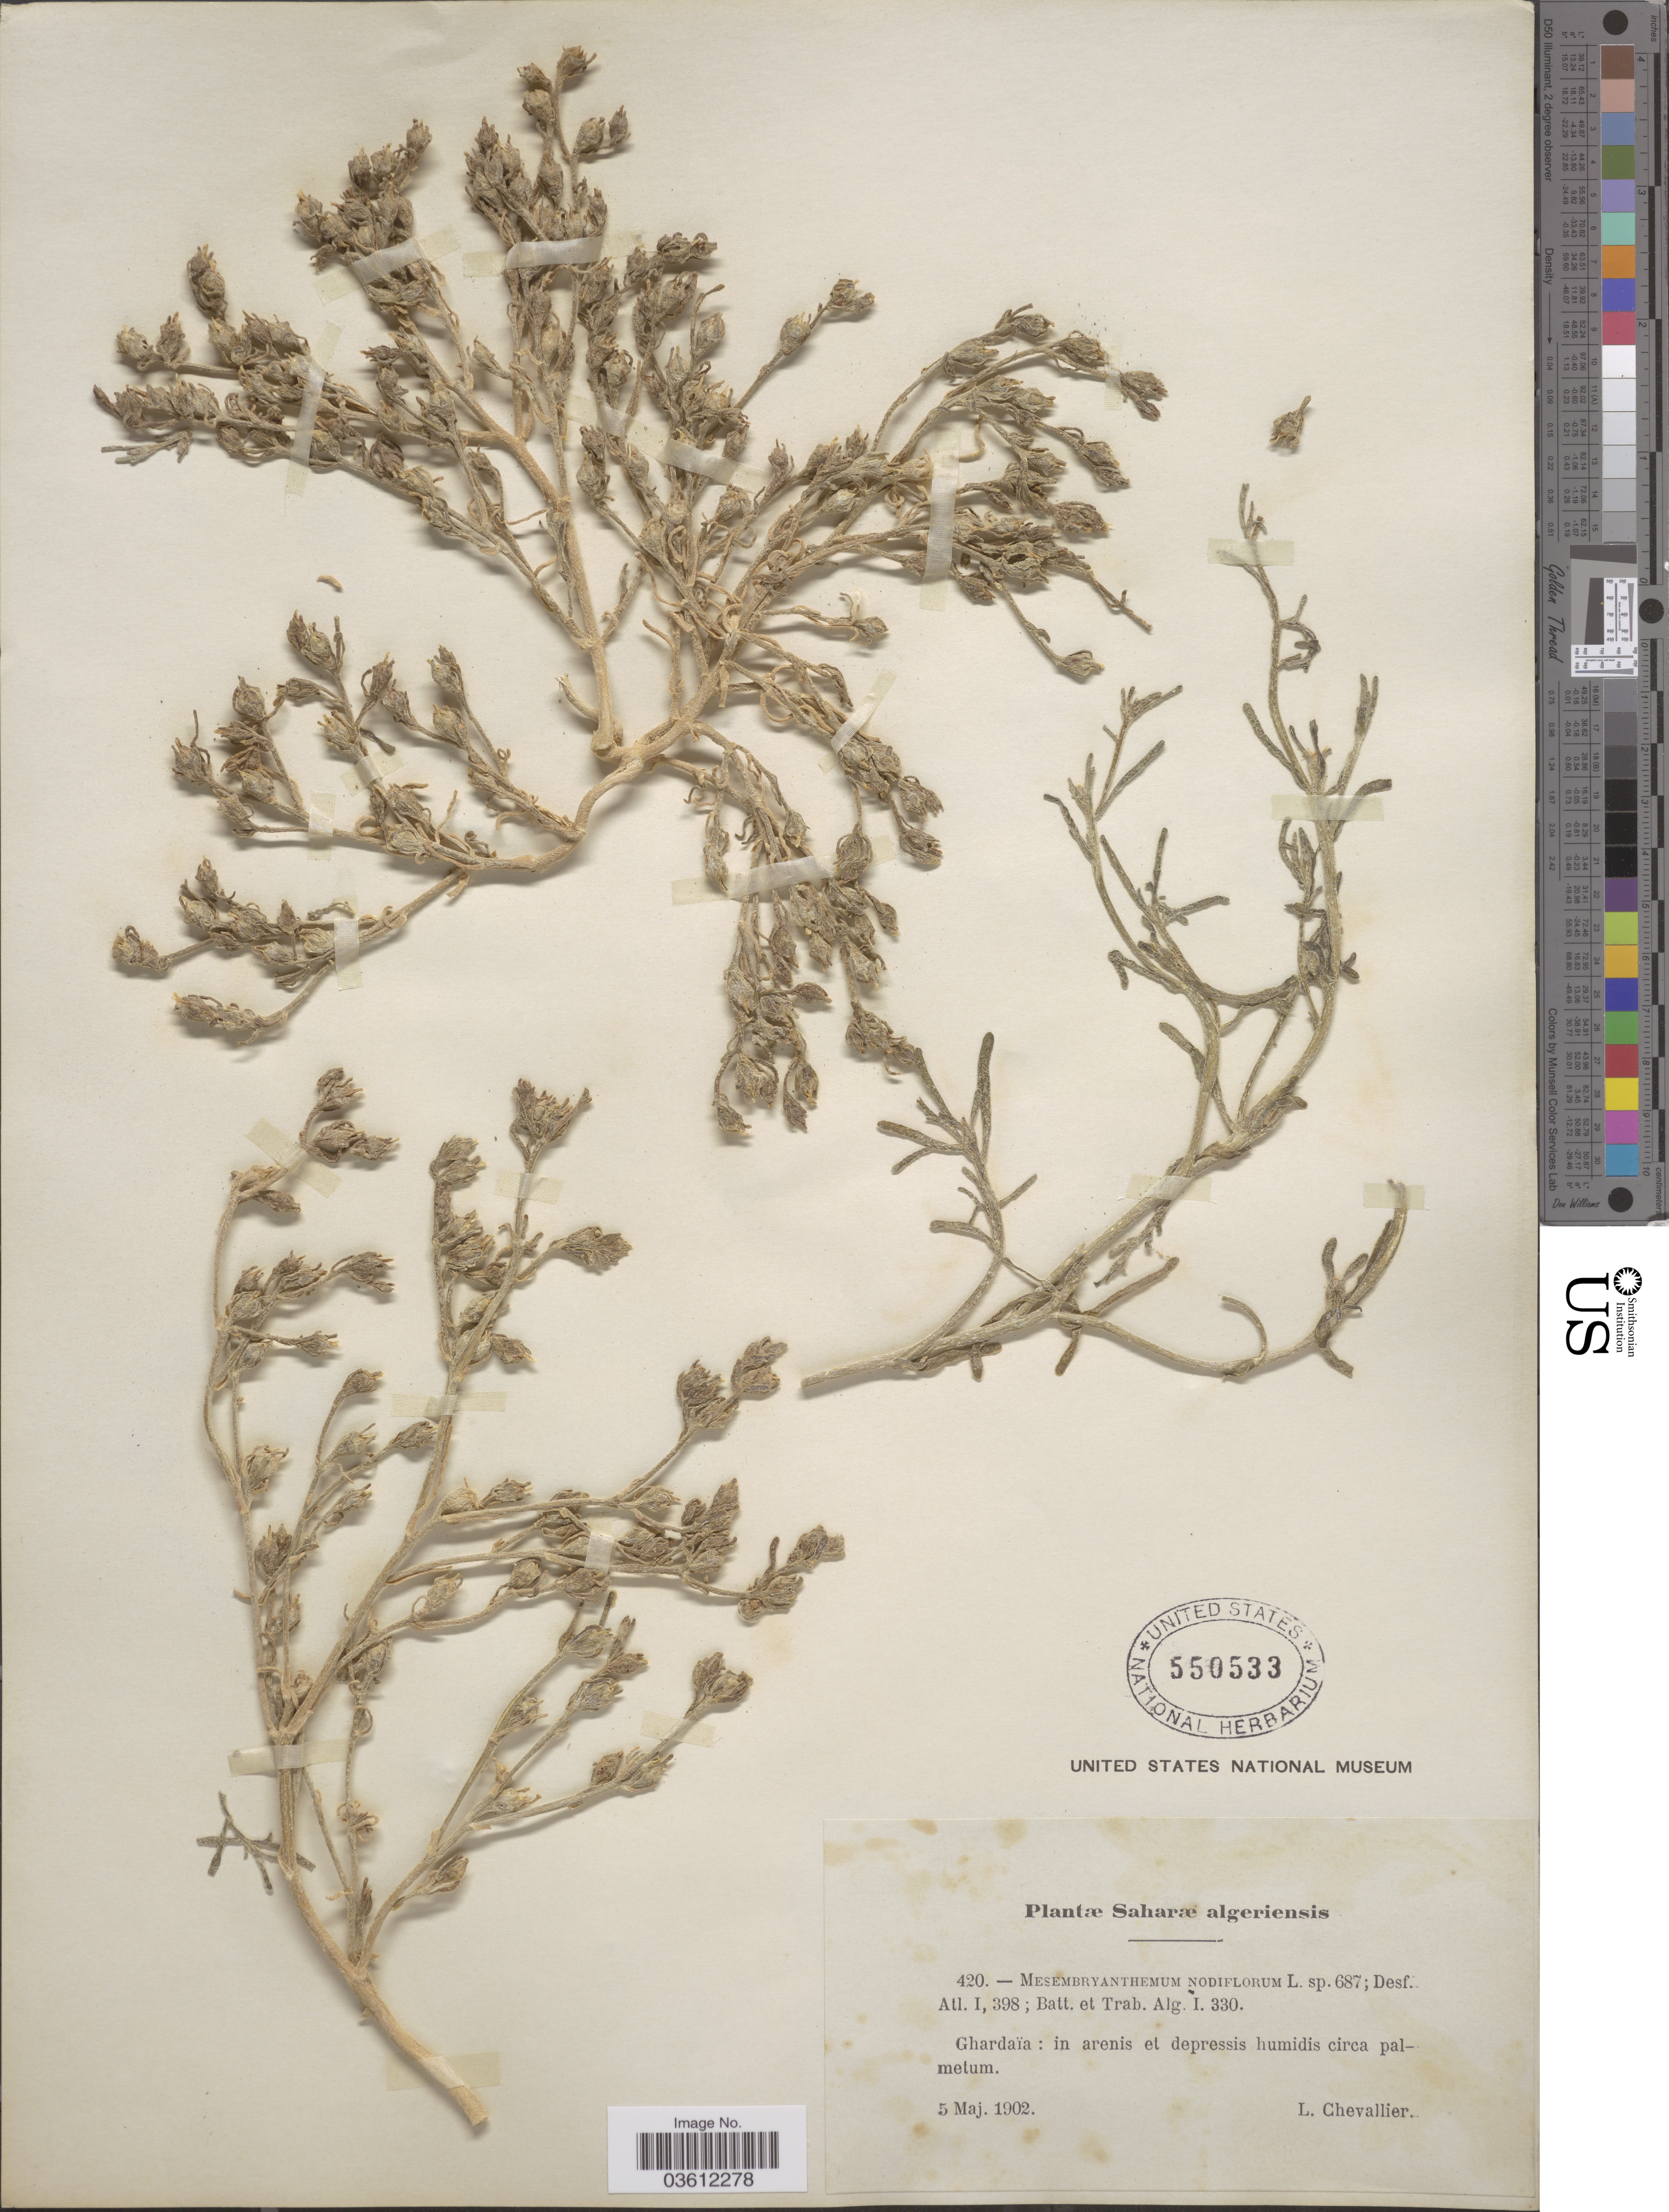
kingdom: Plantae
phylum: Tracheophyta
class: Magnoliopsida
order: Caryophyllales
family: Aizoaceae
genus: Mesembryanthemum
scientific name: Mesembryanthemum nodiflorum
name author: L.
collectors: L. Chevallier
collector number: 420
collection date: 1902-05-05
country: Algeria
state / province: Ghardaïa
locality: Saharæ algeriensis.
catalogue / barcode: US 550533